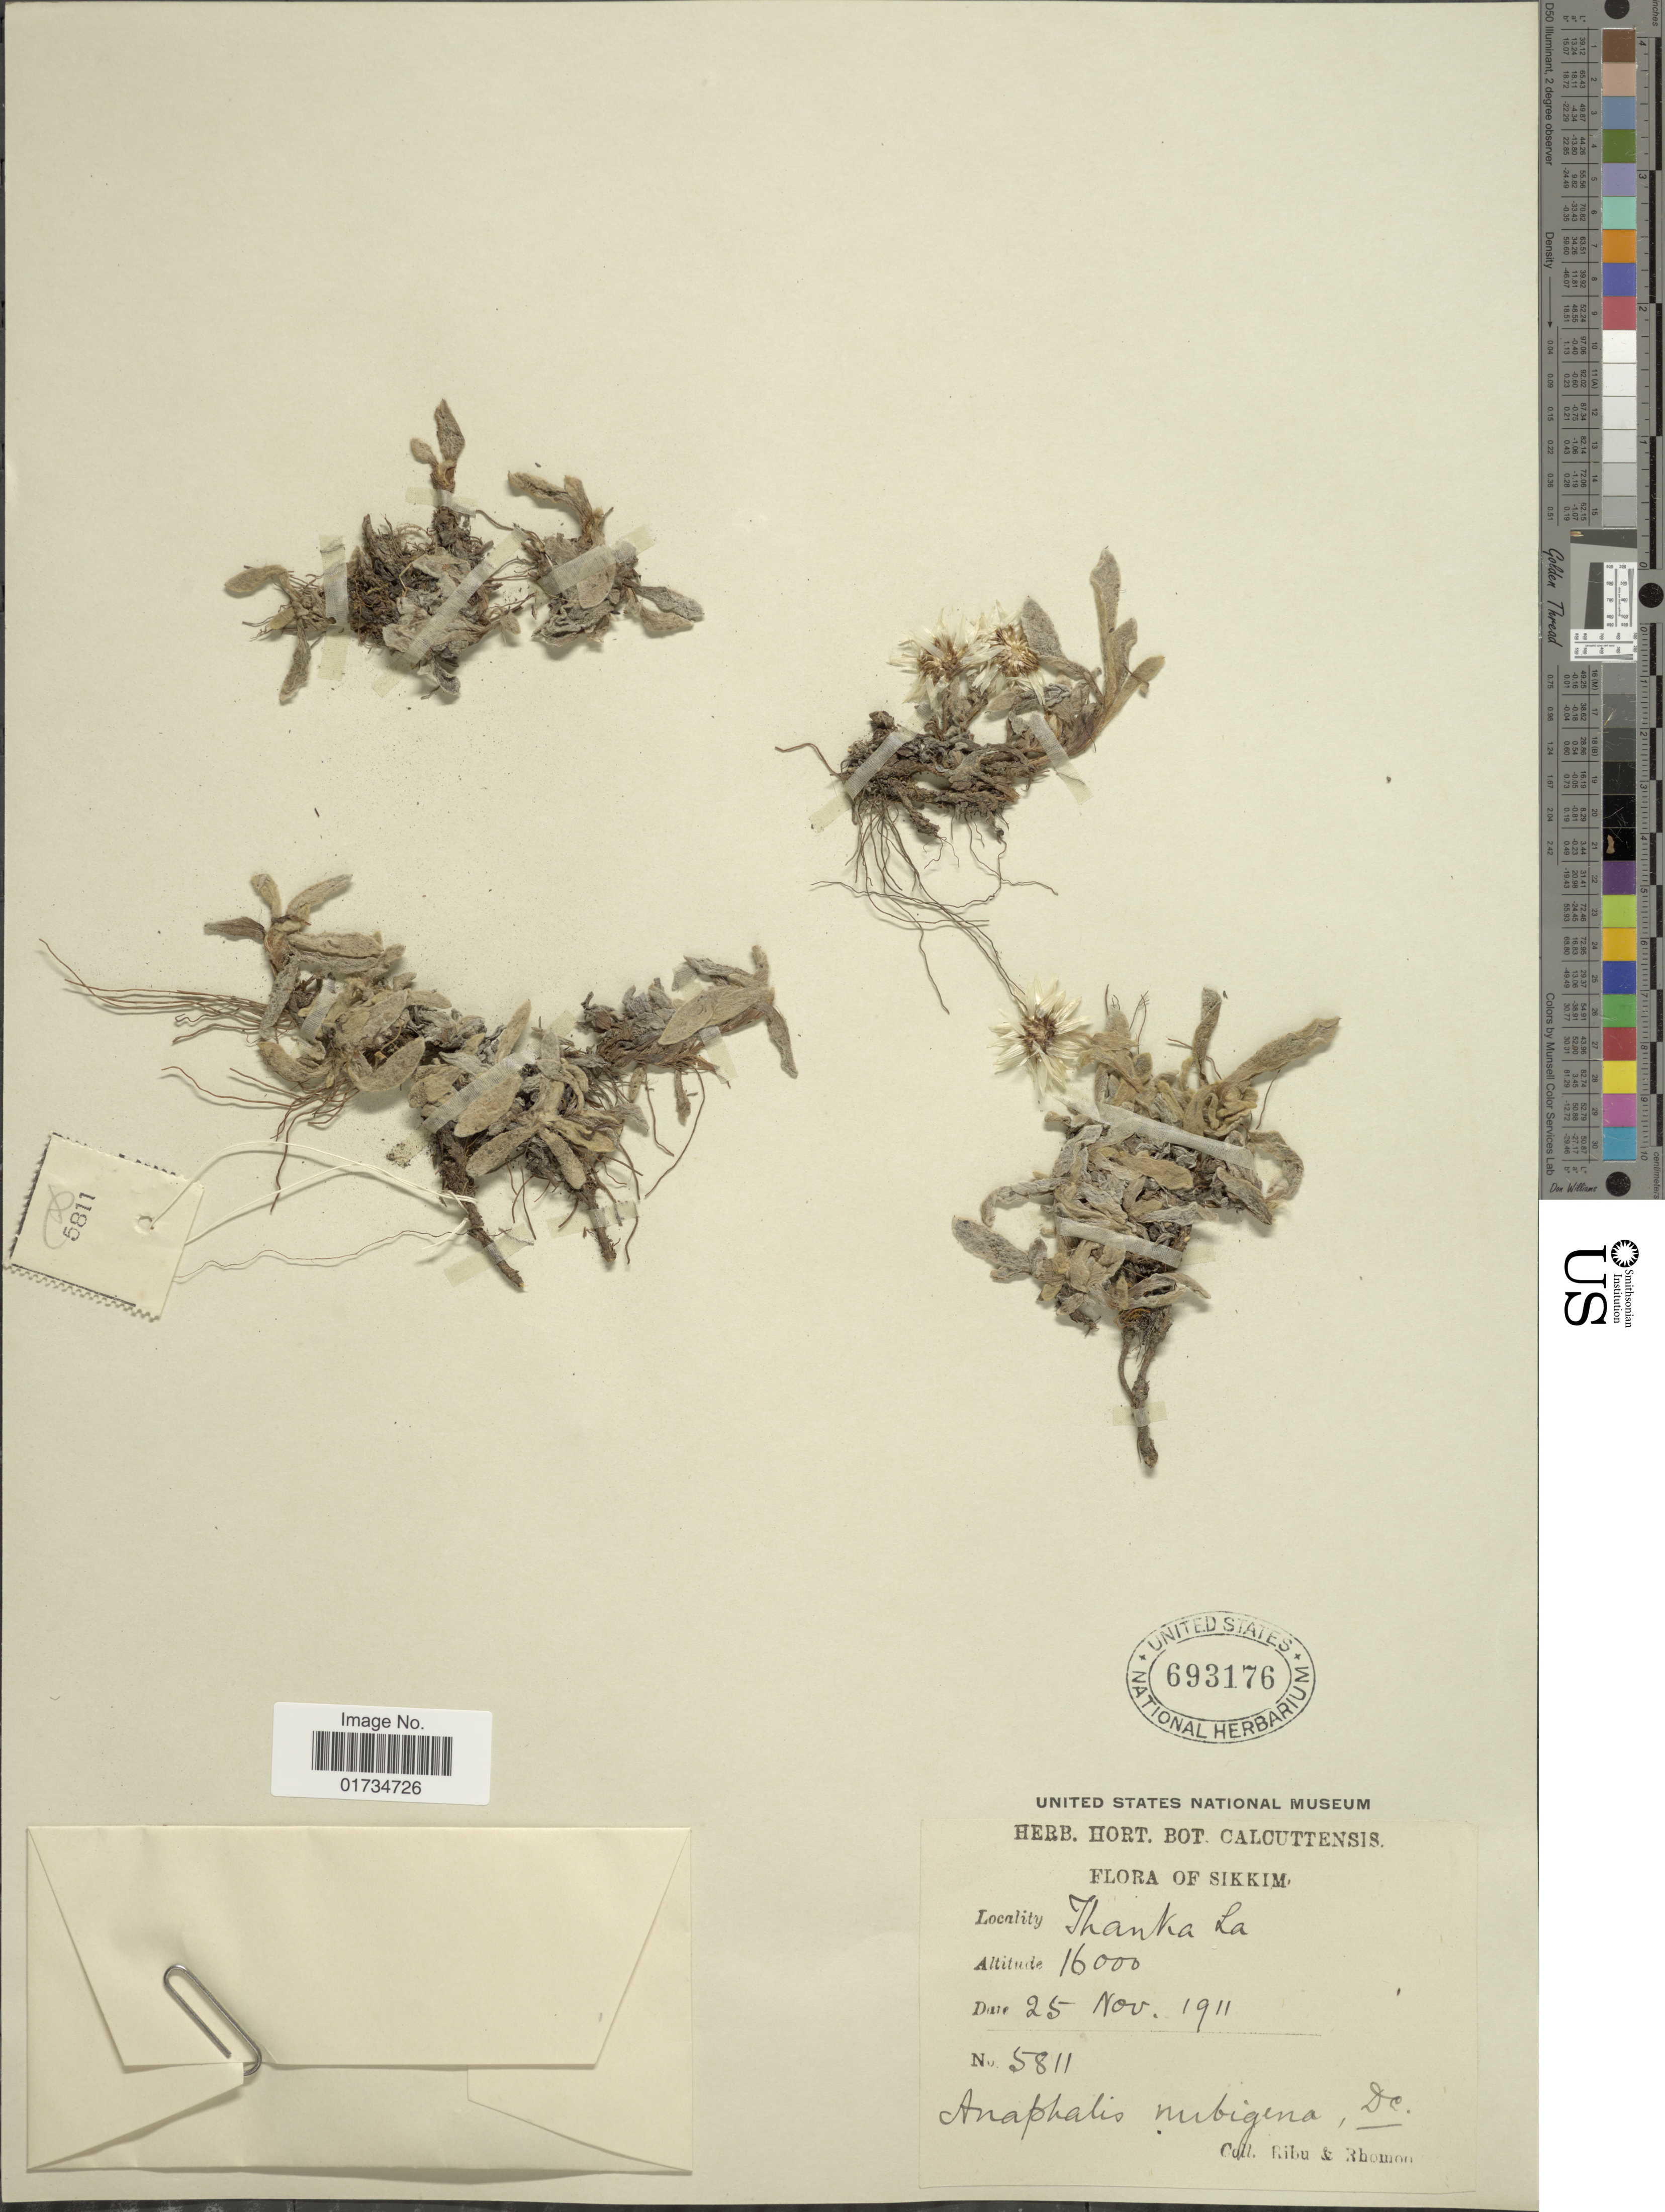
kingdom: Plantae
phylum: Tracheophyta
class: Magnoliopsida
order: Asterales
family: Asteraceae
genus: Anaphalis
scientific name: Anaphalis nubigena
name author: DC.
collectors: Ribu & Collector illegible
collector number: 5811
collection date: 1911-11-25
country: India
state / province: Sikkim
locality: Sikkim. Jhanka La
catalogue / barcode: US 693176